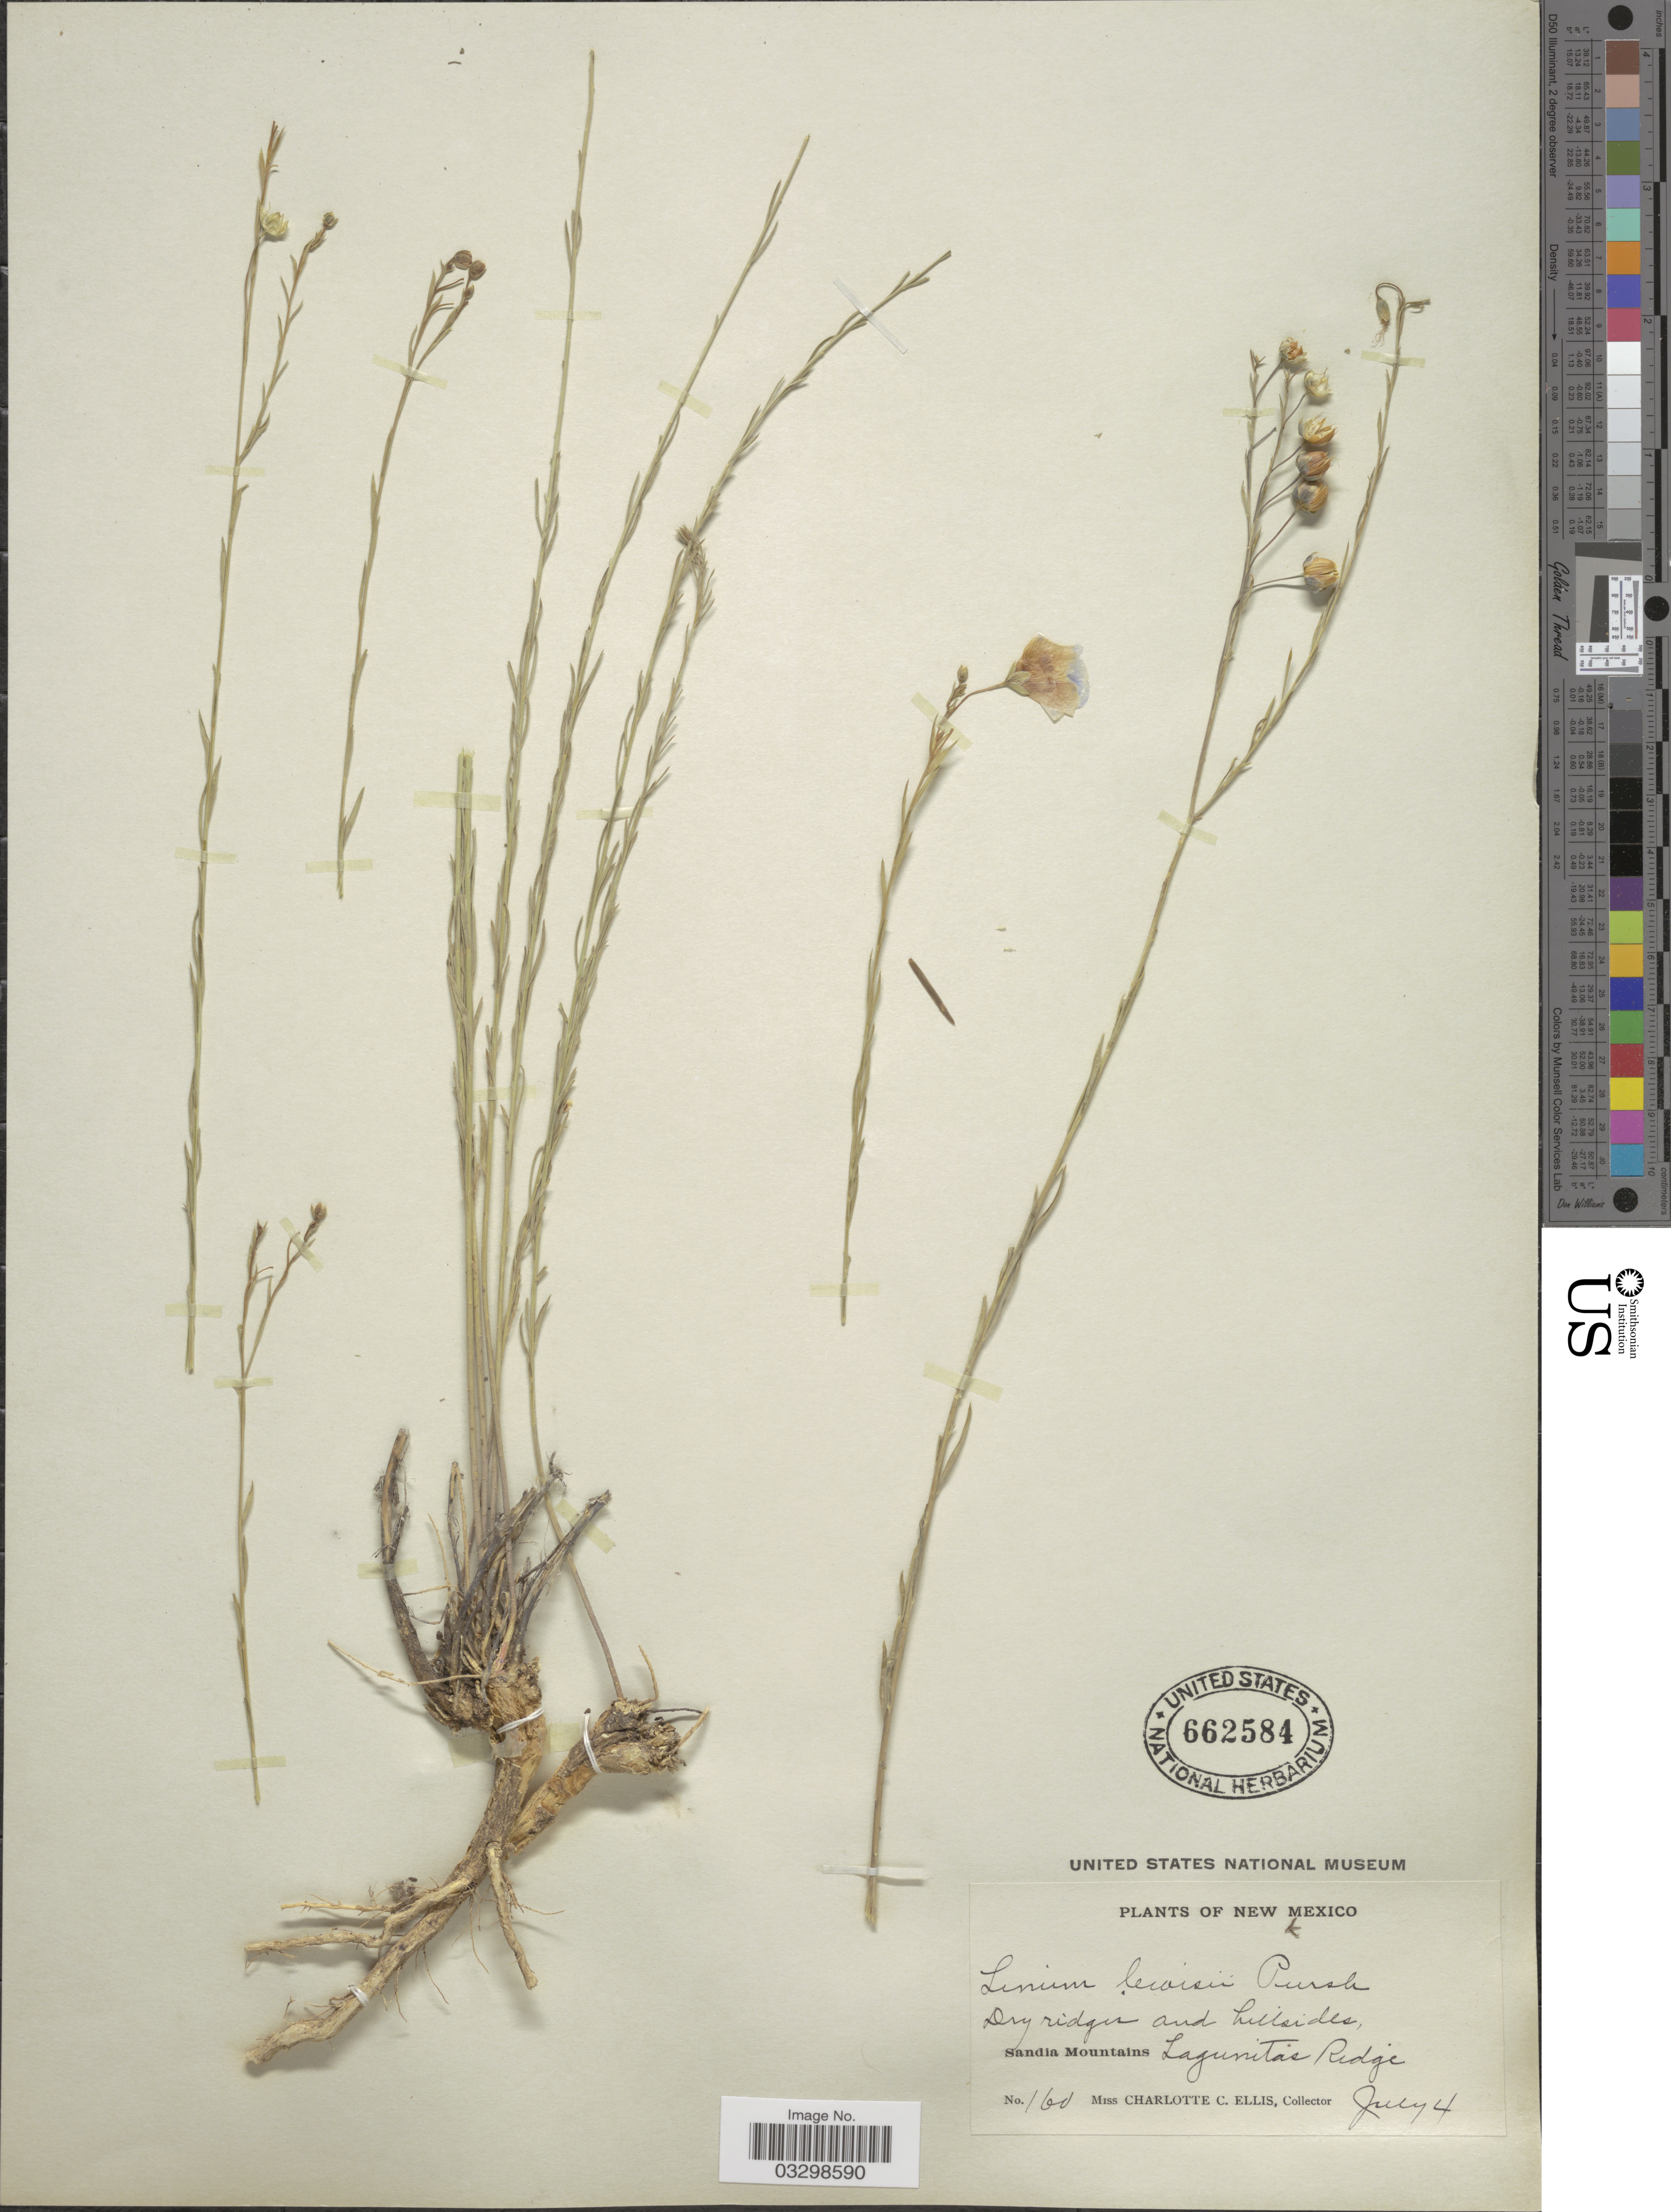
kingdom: Plantae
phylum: Tracheophyta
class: Magnoliopsida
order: Malpighiales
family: Linaceae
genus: Linum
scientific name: Linum lewisii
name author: Pursh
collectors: C. C. Ellis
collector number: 160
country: United States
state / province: New Mexico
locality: Sandia Mountains, Lagunitas Ridge.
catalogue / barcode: US 662584